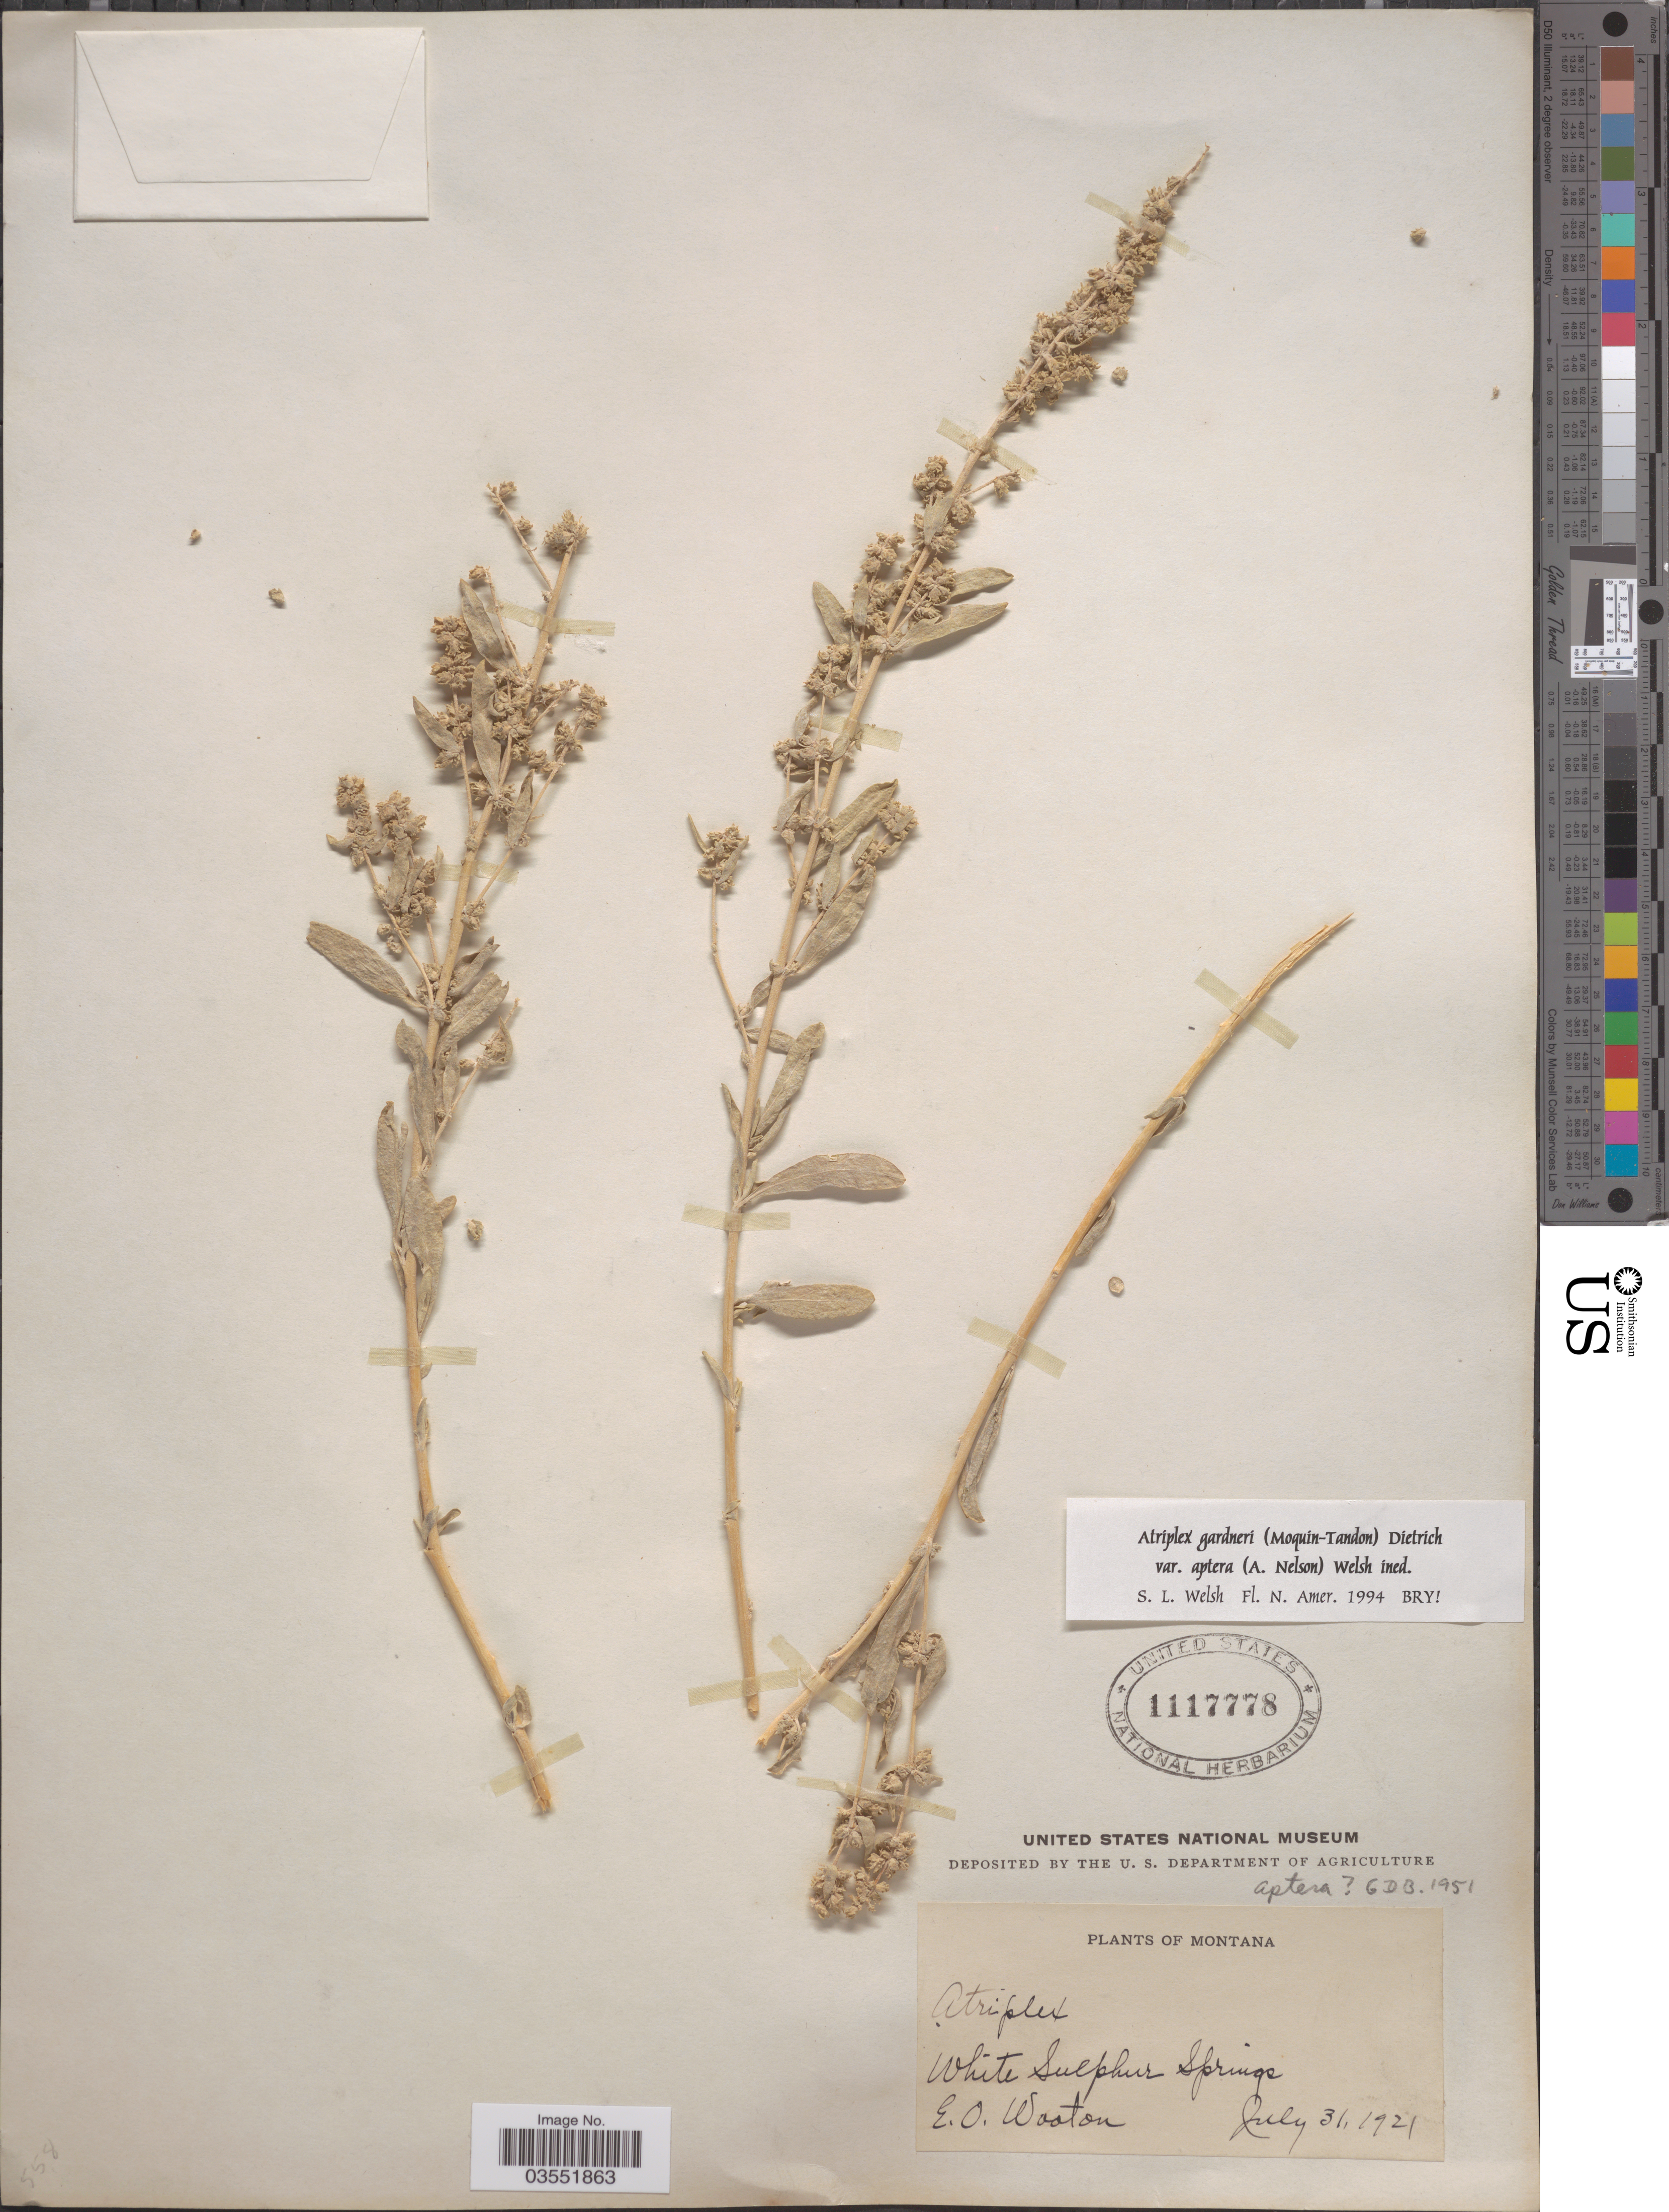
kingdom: Plantae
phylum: Tracheophyta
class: Magnoliopsida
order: Caryophyllales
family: Amaranthaceae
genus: Atriplex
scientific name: Atriplex gardneri var. gardneri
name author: (Moq.) D. Dietr.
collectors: E. O. Wooton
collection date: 1921-07-31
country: United States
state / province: Montana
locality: White Sulphur Springs.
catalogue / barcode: US 1117778